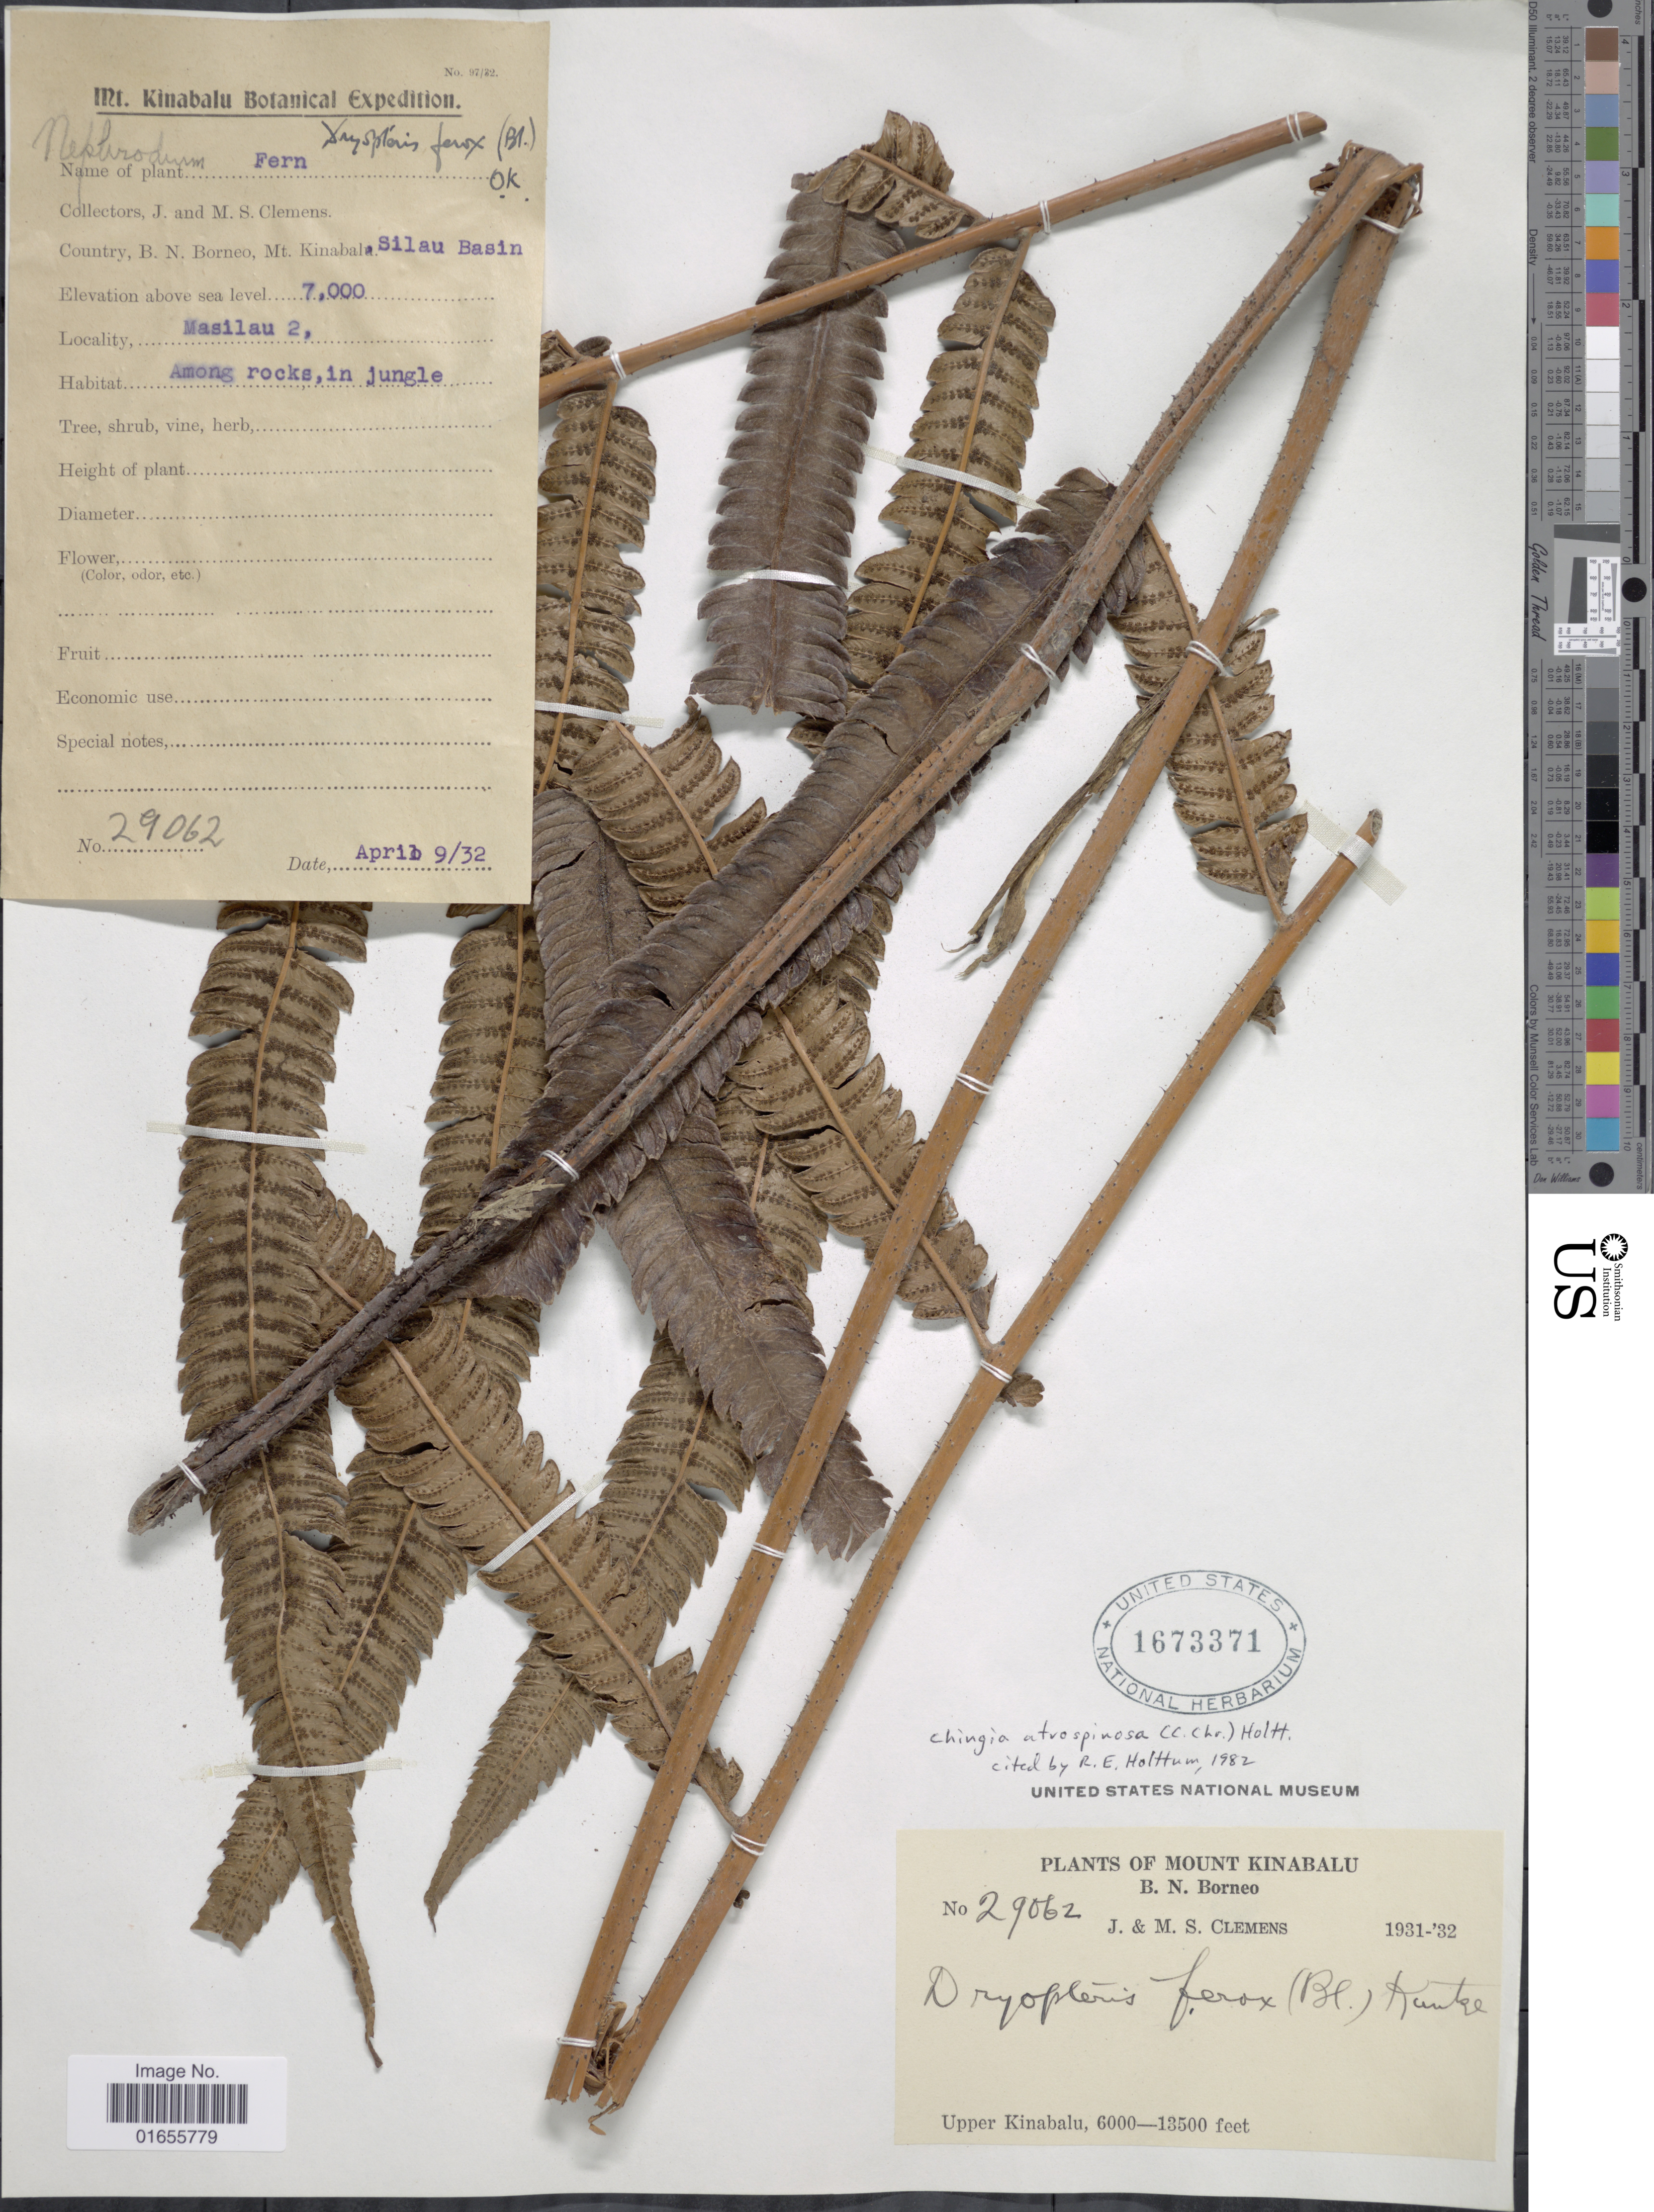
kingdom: Plantae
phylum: Tracheophyta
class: Polypodiopsida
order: Polypodiales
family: Thelypteridaceae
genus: Chingia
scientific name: Chingia atrospinosa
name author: (C. Chr.) Holttum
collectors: J. Clemens & M. S. Clemens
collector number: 29062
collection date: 1932-04-09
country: Malaysia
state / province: Sabah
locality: Mount Kinabalu, B. N. Borneo, Upper Kinabalu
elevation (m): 2134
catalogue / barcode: US 1673371